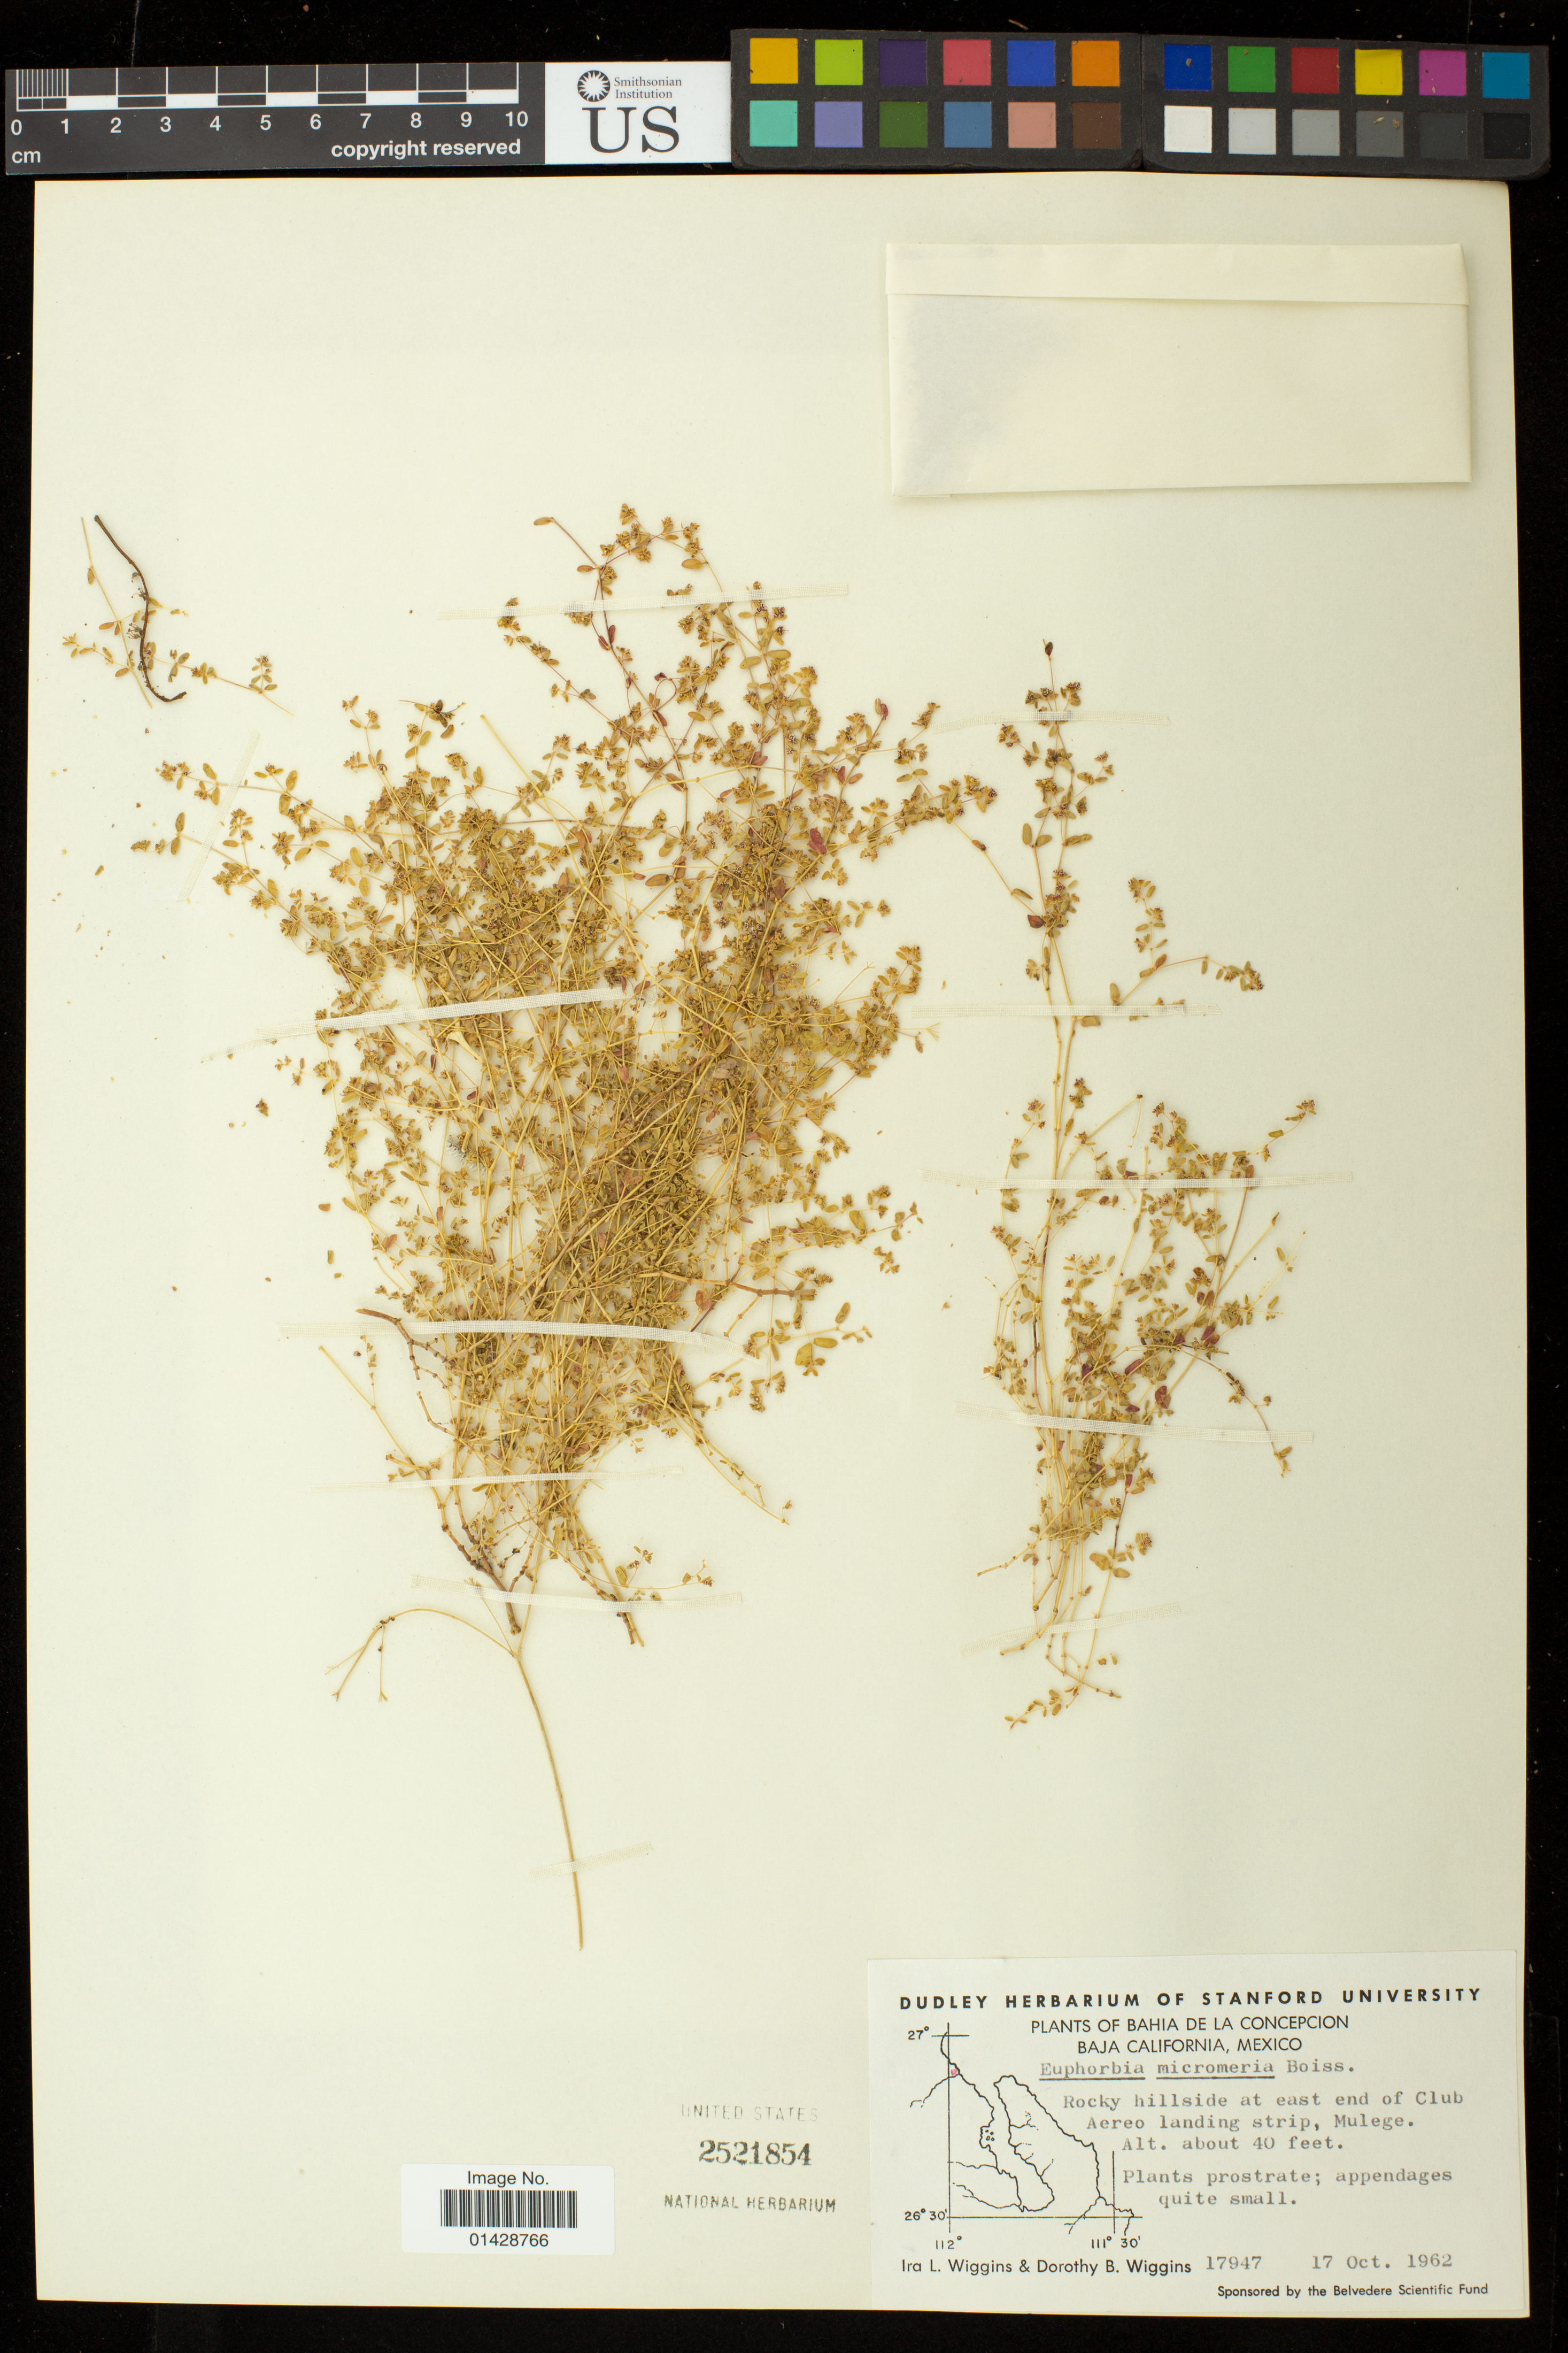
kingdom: Plantae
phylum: Tracheophyta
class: Magnoliopsida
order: Malpighiales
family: Euphorbiaceae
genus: Euphorbia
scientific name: Euphorbia micromera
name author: Boiss.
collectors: I. L. Wiggins & D. B. Wiggins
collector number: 17947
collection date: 1962-10-17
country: Mexico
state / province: Baja California Sur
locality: Rocky hillside at east end of Club Aero landing strip, Mulege.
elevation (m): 12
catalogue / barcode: US 2521854